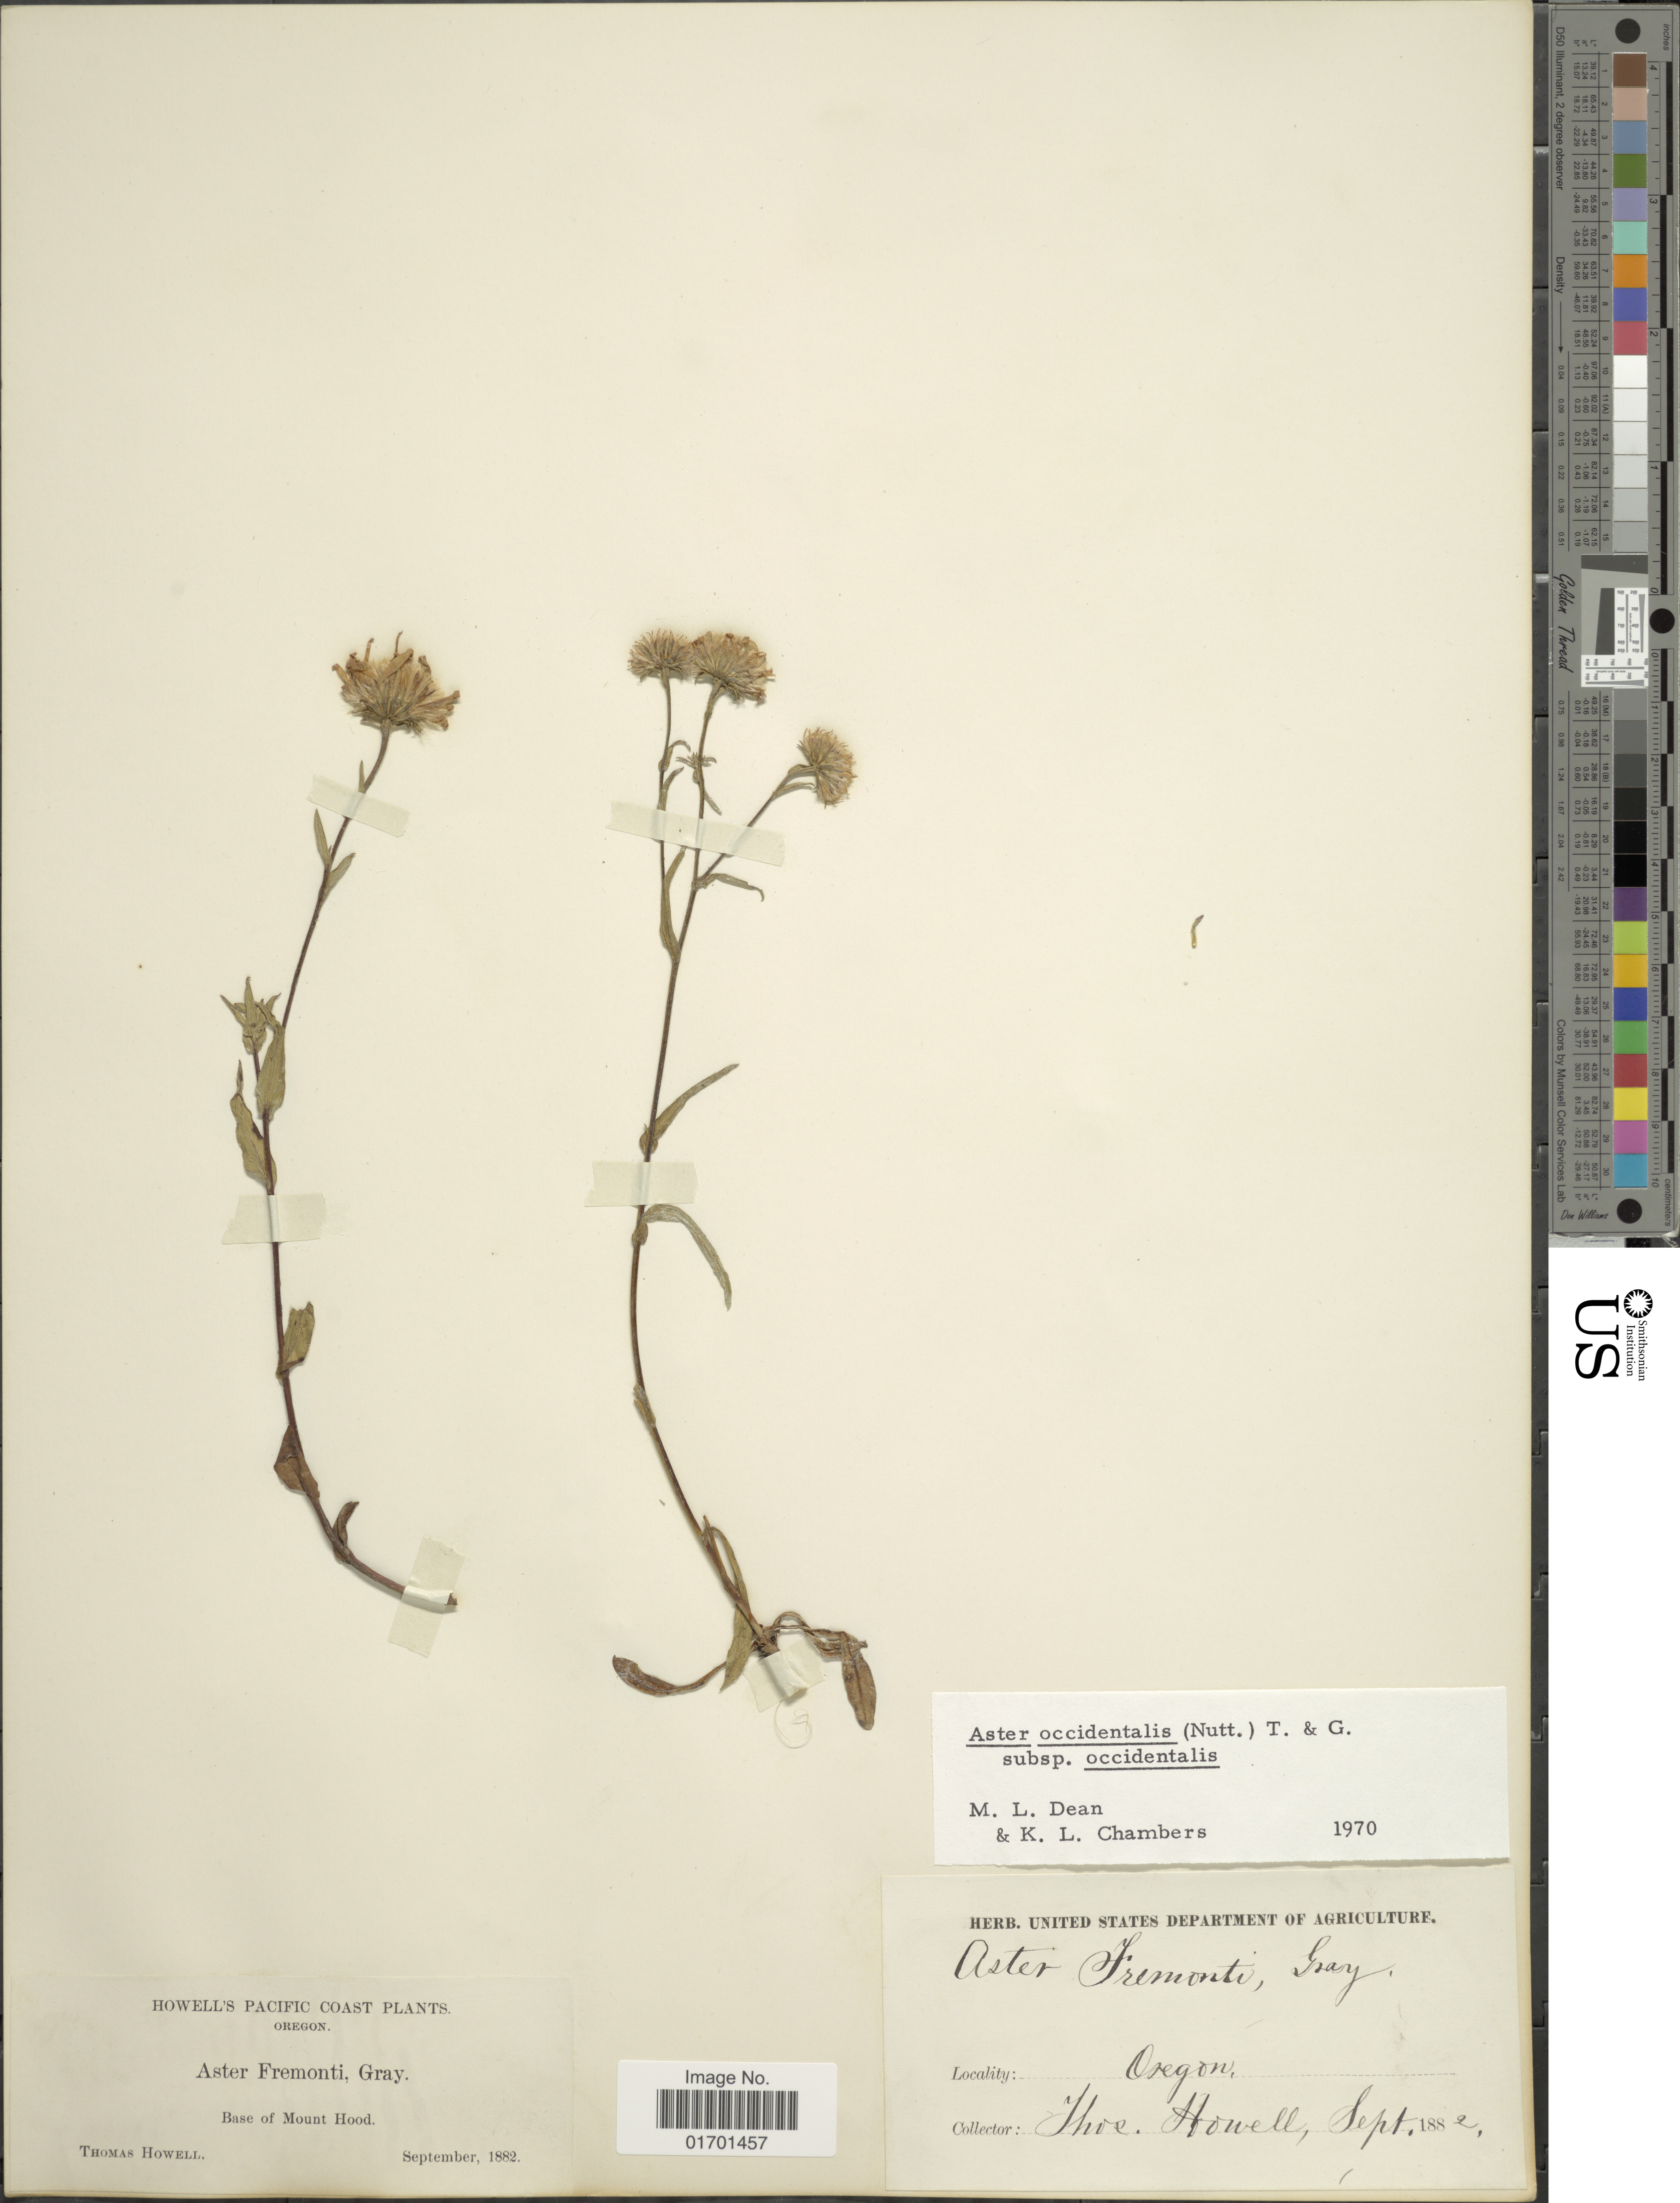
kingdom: Plantae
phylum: Tracheophyta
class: Magnoliopsida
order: Asterales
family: Asteraceae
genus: Symphyotrichum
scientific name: Symphyotrichum spathulatum var. spathulatum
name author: (Lindl.) G.L. Nesom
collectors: T. Howell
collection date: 1882-09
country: United States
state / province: Oregon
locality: Howell's Pacific Coast, Base of Mount Hood